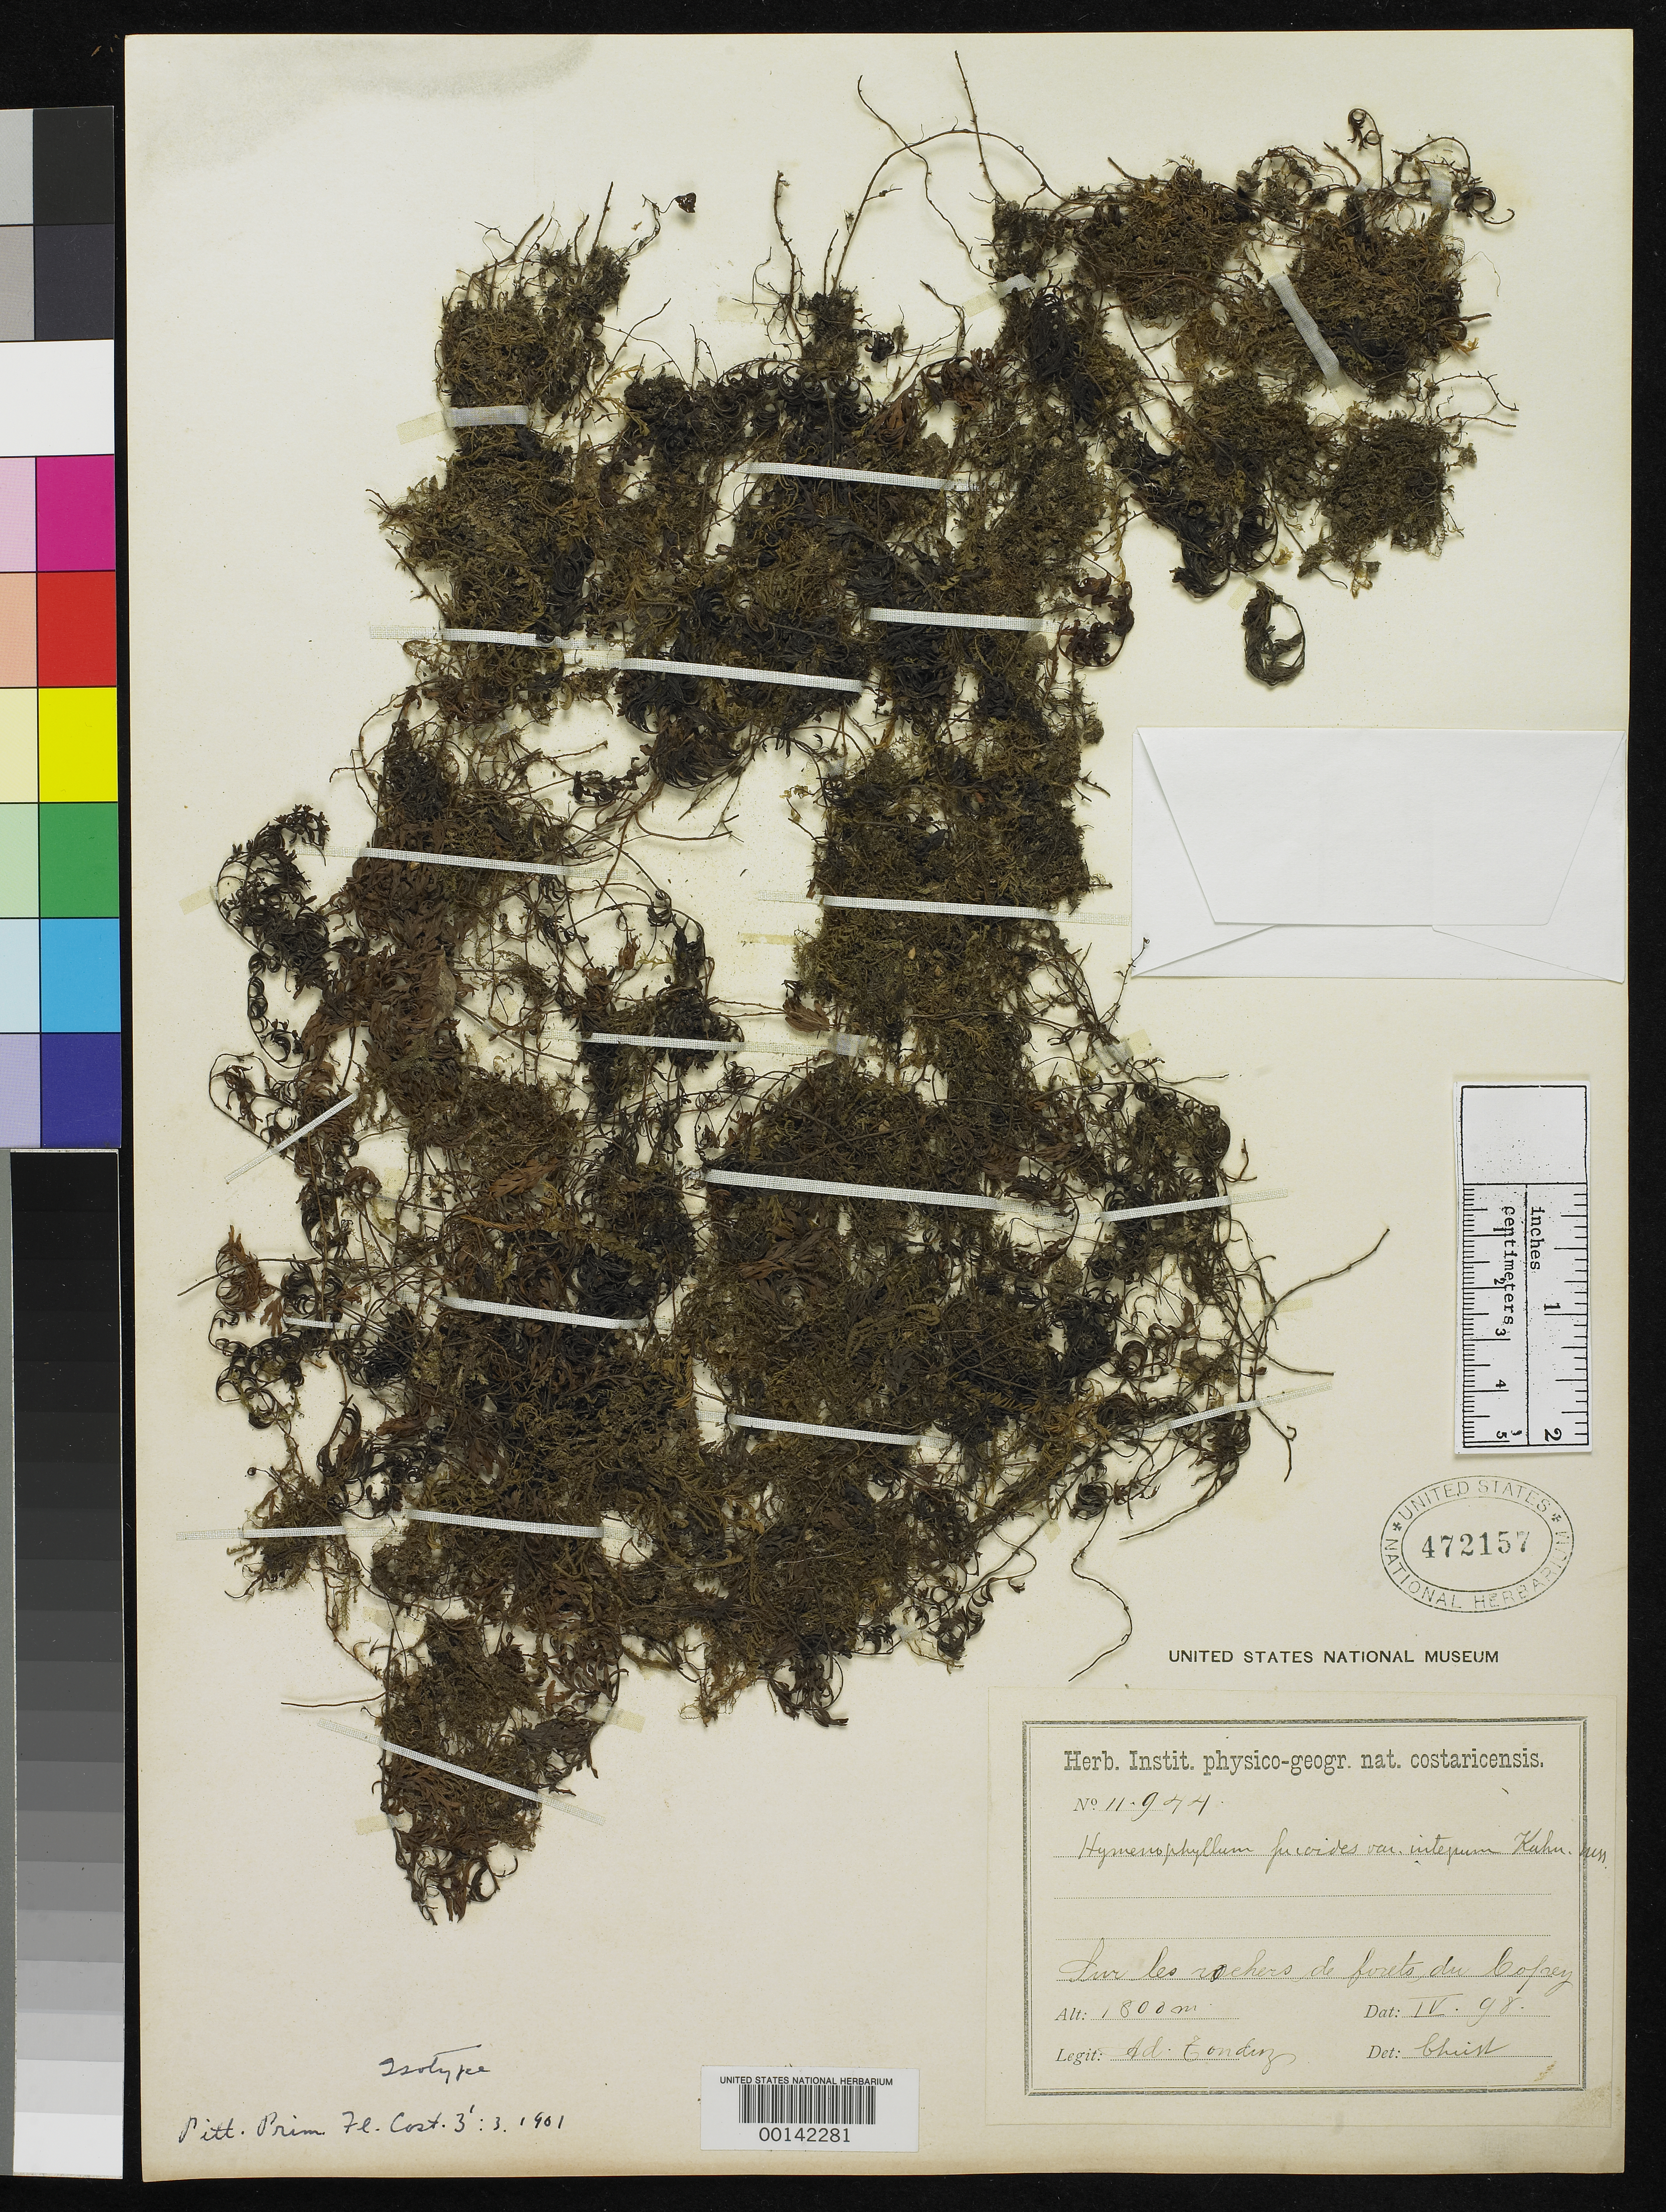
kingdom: Plantae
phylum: Tracheophyta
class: Polypodiopsida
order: Hymenophyllales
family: Hymenophyllaceae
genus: Hymenophyllum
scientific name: Hymenophyllum fucoides var. integrum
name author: Kuhn ex Pittier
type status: Isosyntype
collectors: A. Tonduz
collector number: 11944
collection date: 1900-04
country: Costa Rica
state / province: Guanacaste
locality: forets de Nicoya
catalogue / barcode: US 472157